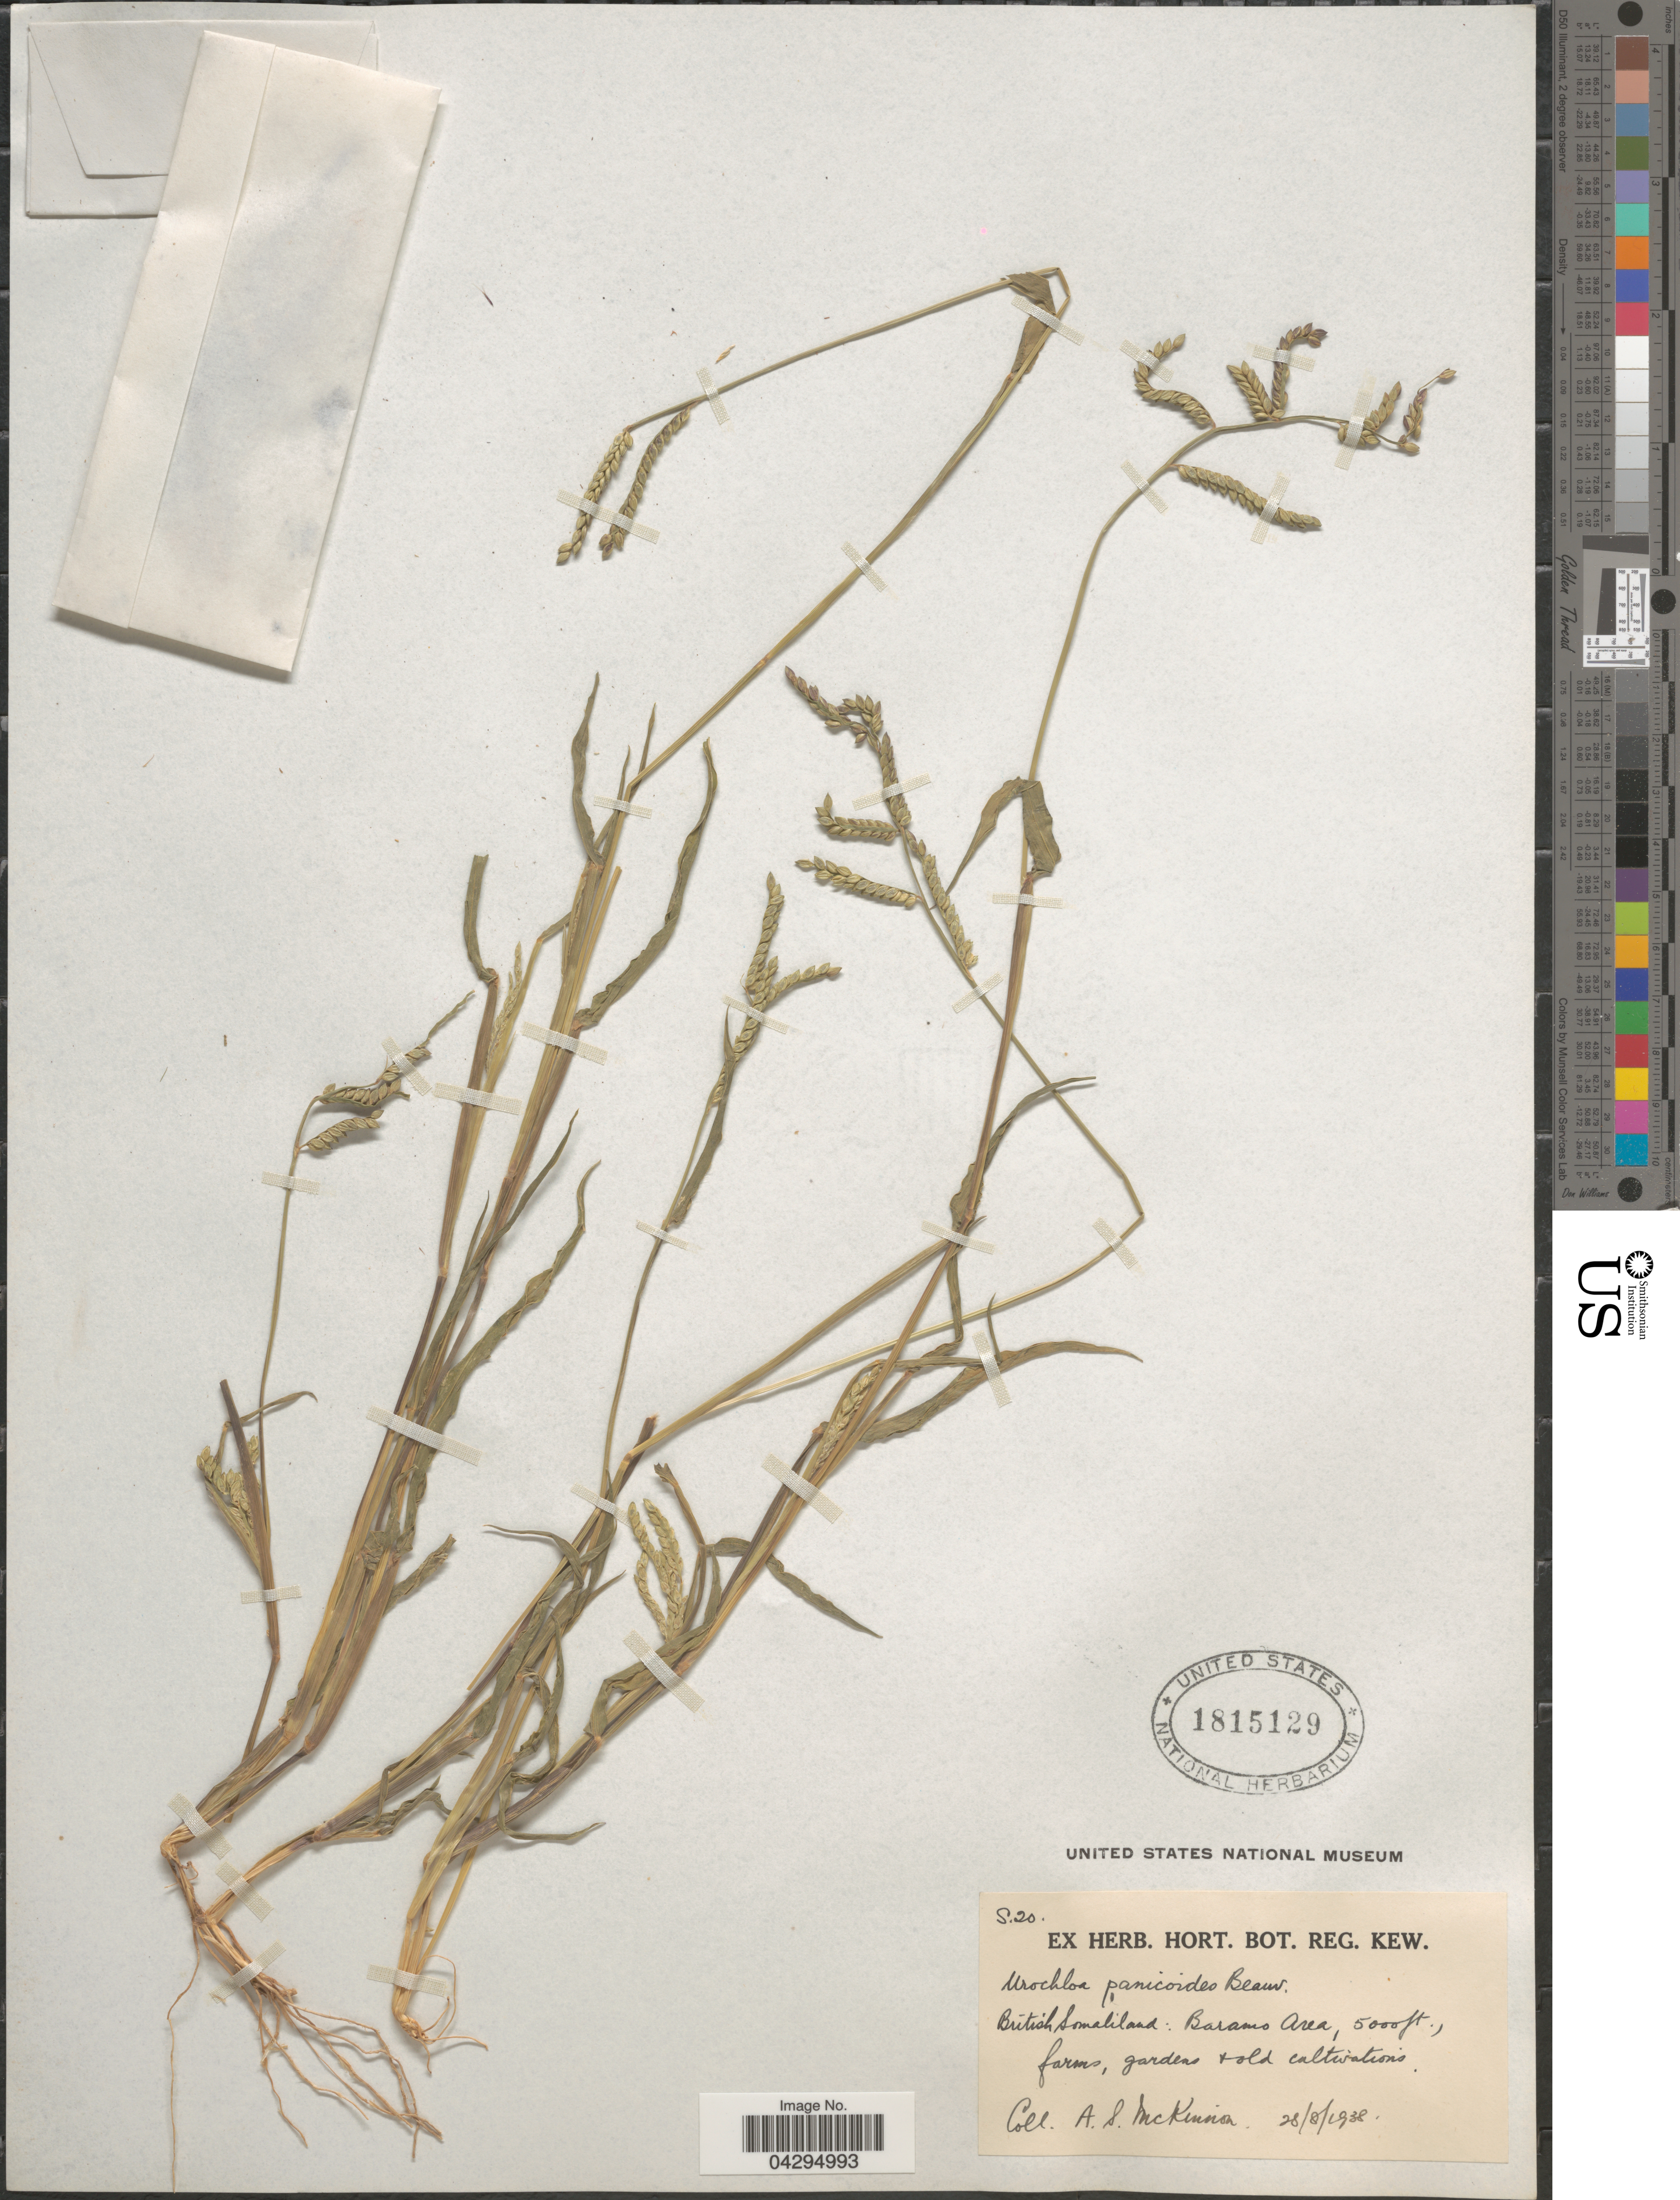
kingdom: Plantae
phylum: Tracheophyta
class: Liliopsida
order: Poales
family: Poaceae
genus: Urochloa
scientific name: Urochloa panicoides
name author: P. Beauv.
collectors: A. Mckinnon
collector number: S20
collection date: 1938-08-28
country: Somalia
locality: British Somaliland: Baramo Area.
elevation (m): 1524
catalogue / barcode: US 1815129